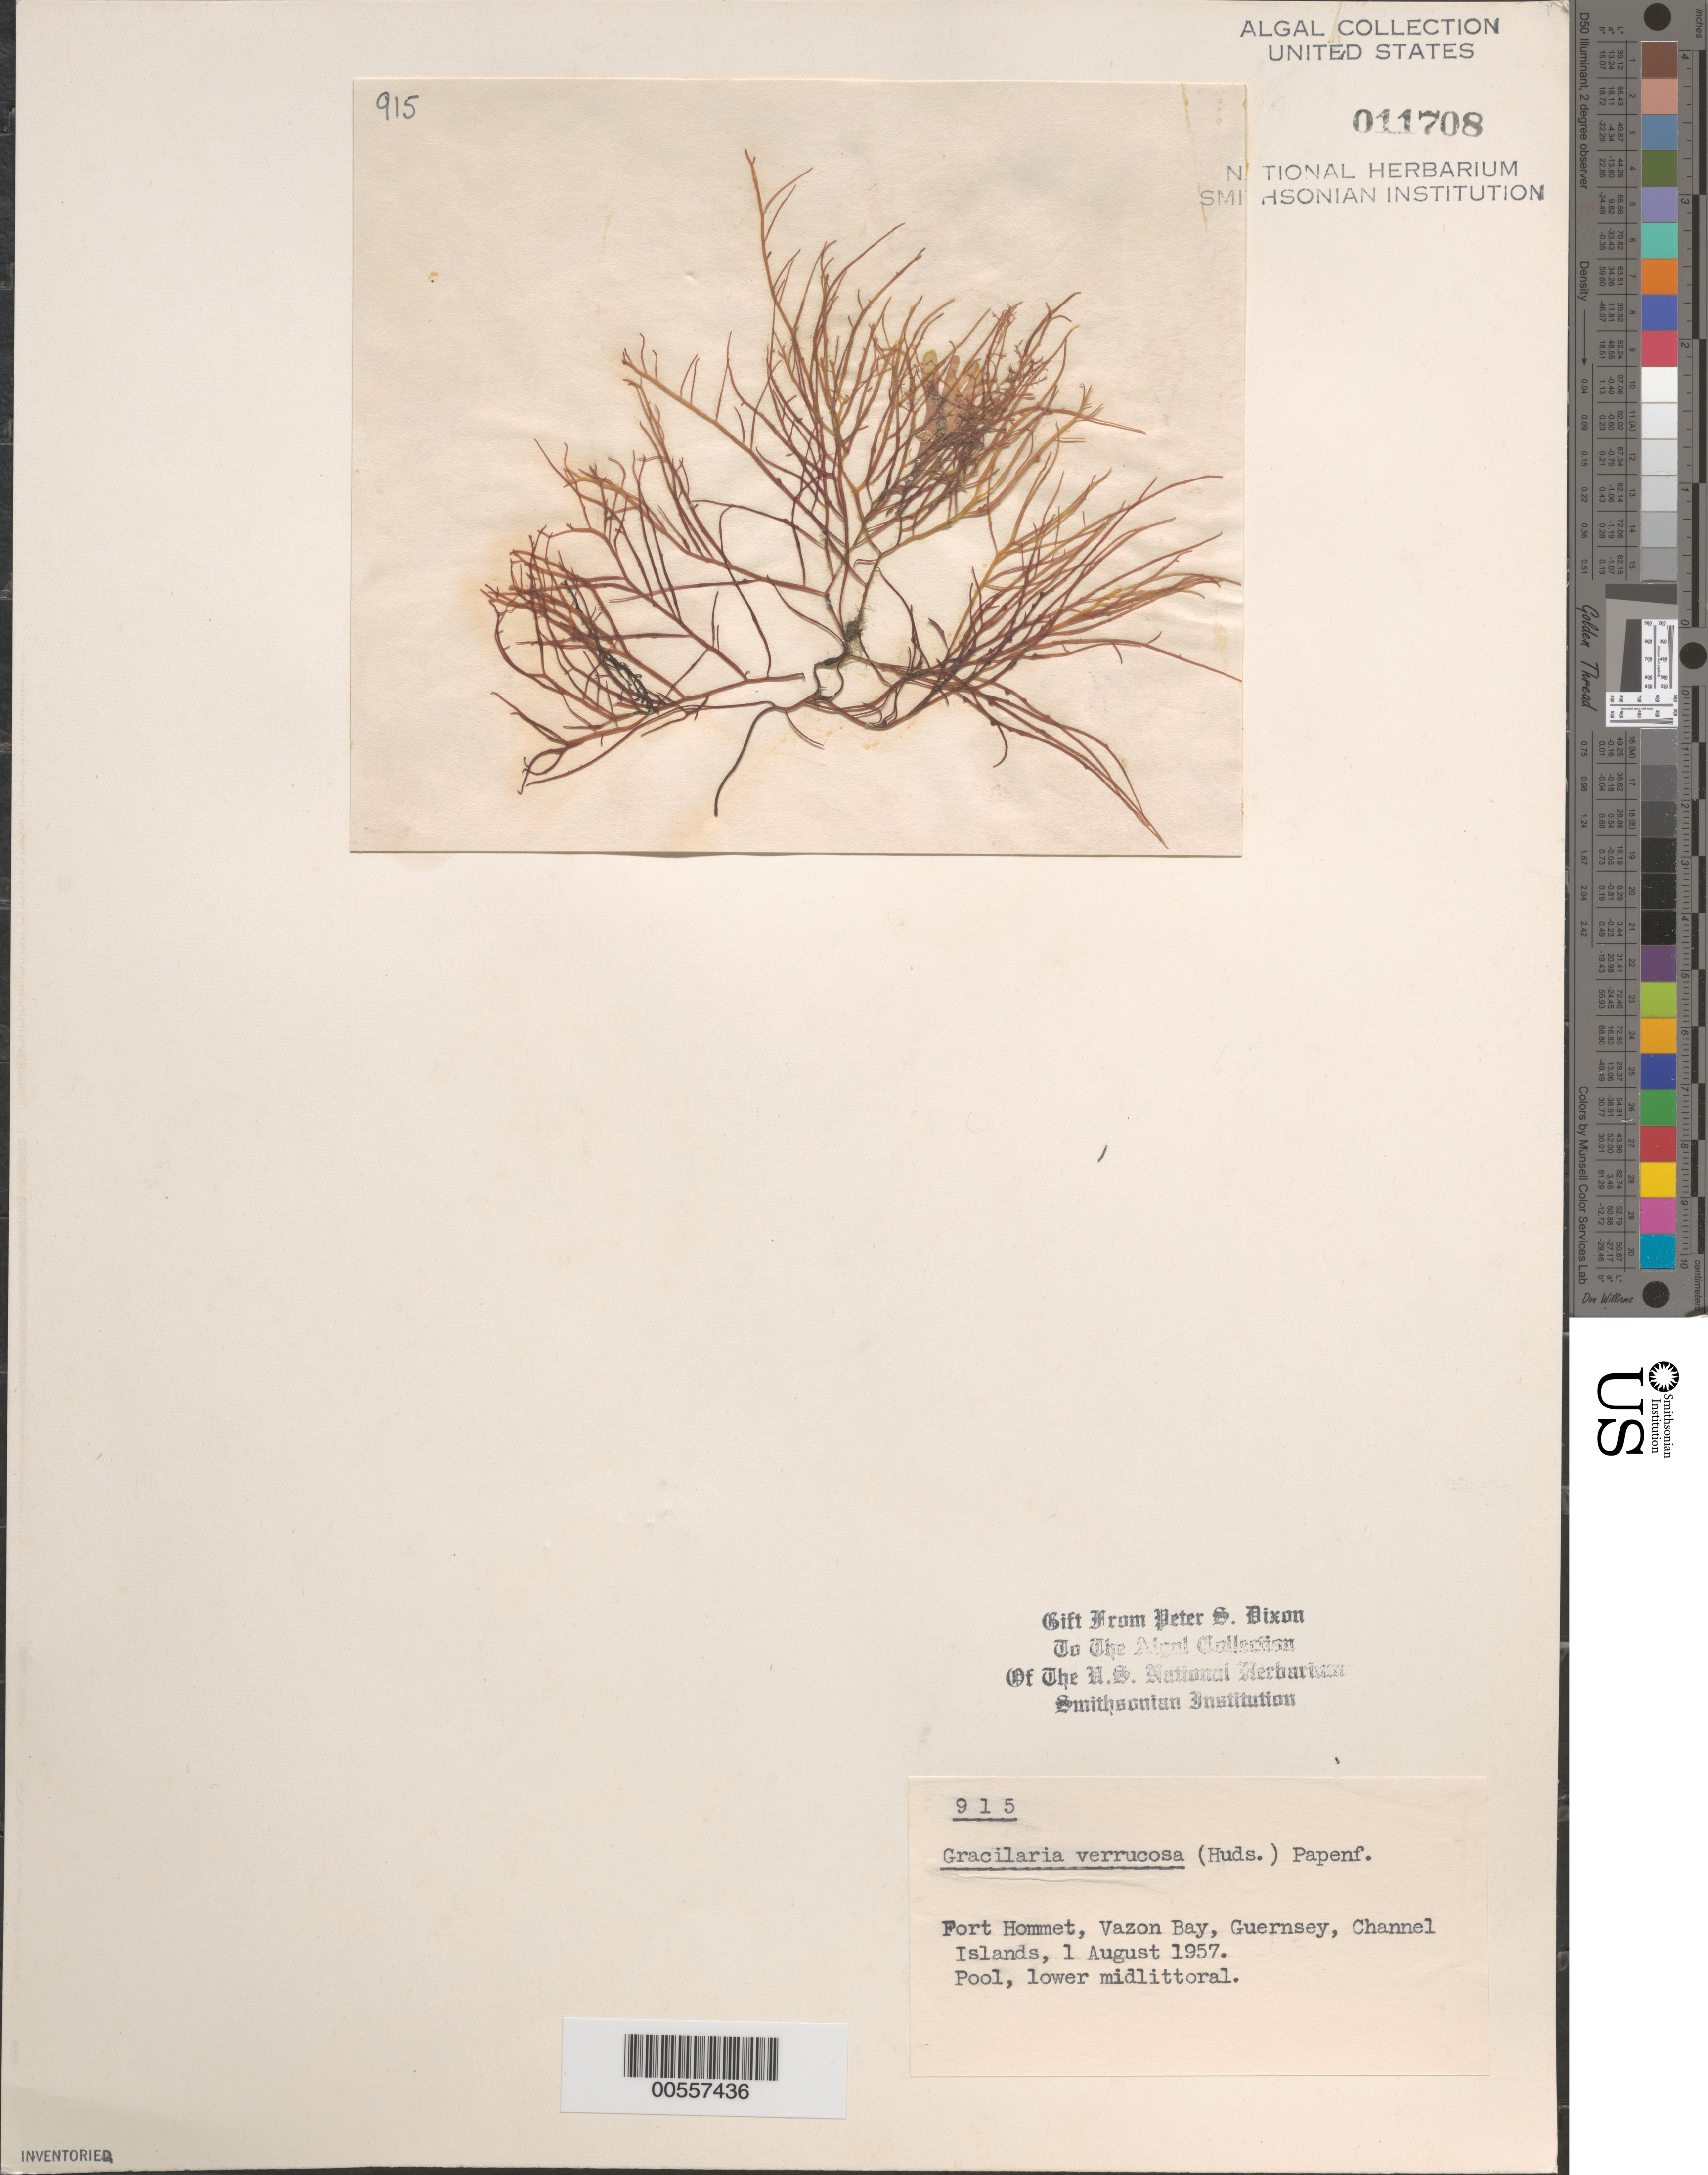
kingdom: Plantae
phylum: Rhodophyta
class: Florideophyceae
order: Gracilariales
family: Gracilariaceae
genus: Gracilariopsis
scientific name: Gracilariopsis longissima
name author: (S.G. Gmel.) Steentoft et al.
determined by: Algae name updating Project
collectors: P. S. Dixon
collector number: PSD 915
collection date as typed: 01 Aug 1957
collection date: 1957-08-01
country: United Kingdom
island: Guernsey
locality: Channel Islands. Bailiwick of Guernsey. Fort Hommet, Vazon Bay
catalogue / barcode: US 11708